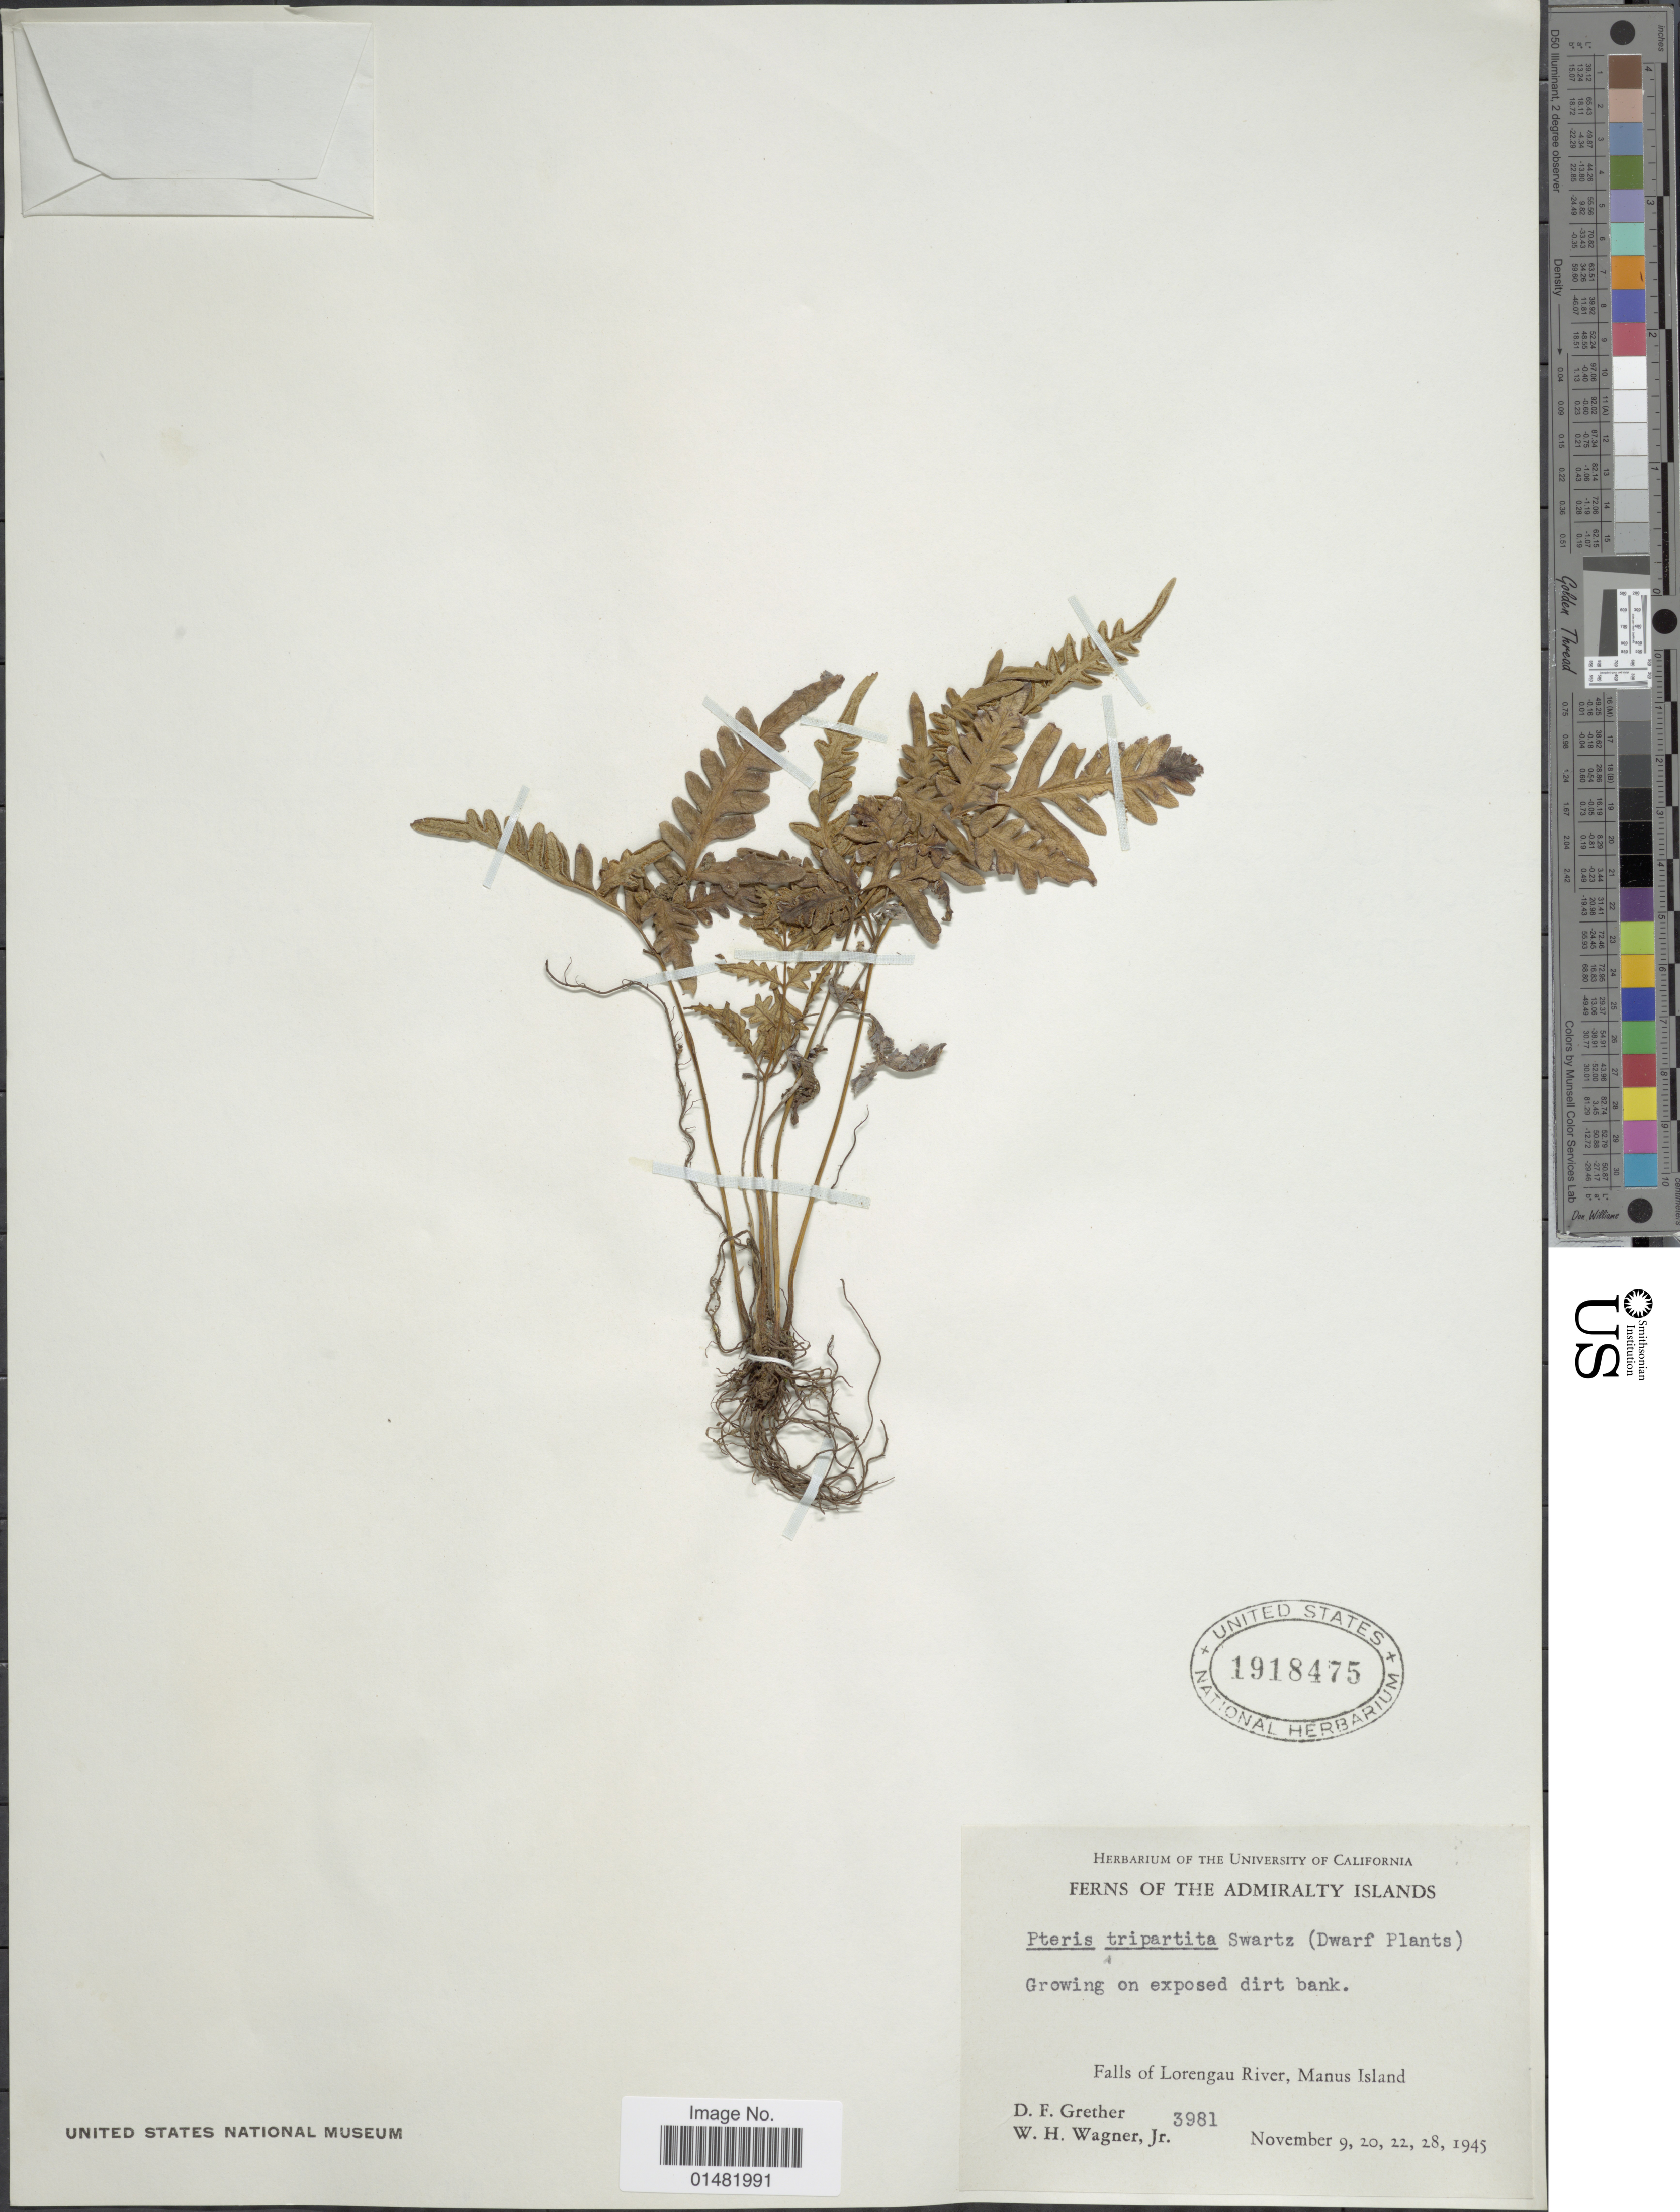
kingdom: Plantae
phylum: Tracheophyta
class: Polypodiopsida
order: Polypodiales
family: Pteridaceae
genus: Pteris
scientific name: Pteris tripartita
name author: Sw.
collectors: D. F. Grether & W. H. Wagner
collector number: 3981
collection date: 1945-11-09/1945-11-28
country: Papua New Guinea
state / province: Manus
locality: Admiralty Islands, Falls of Lorengau River, Manus Island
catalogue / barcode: US 1918475